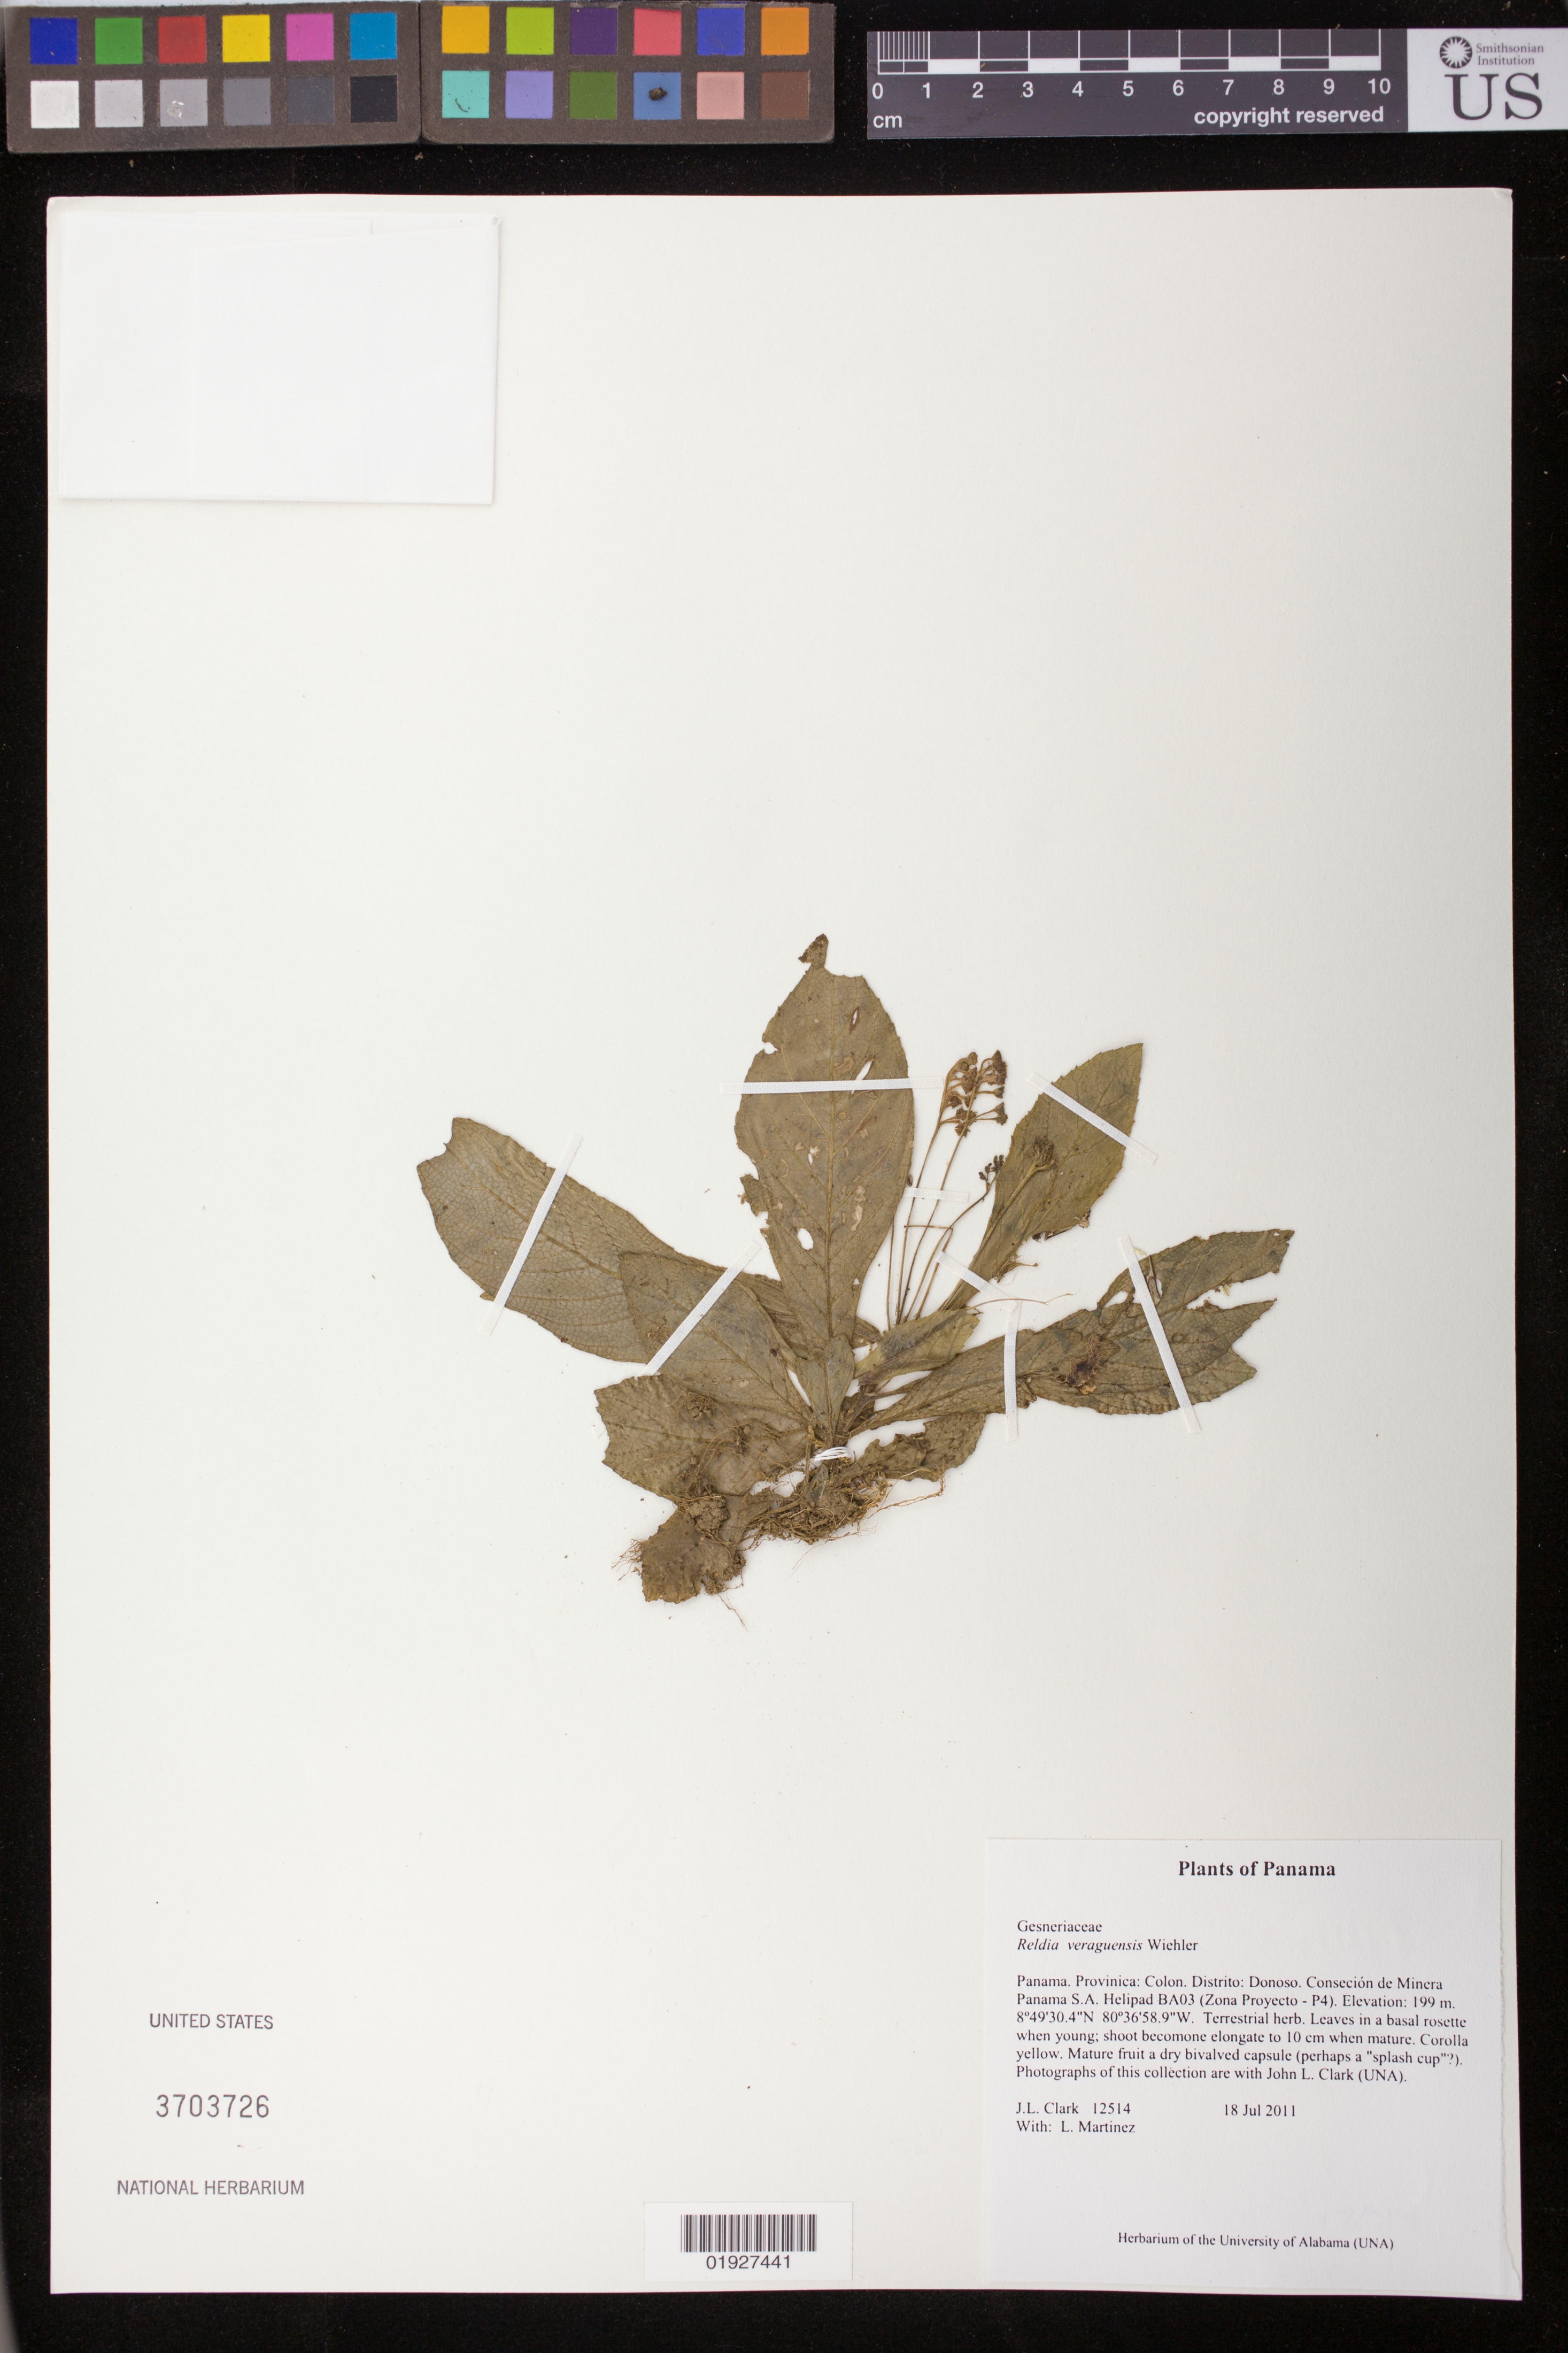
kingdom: Plantae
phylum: Tracheophyta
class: Magnoliopsida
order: Lamiales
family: Gesneriaceae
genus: Reldia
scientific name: Reldia veraguensis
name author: Wiehler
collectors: J. L. Clark & L. Martinez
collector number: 12514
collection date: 2011-07-18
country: Panama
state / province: Colón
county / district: Donoso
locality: Conseción de Minera Panama S.A. Helipad BA03 (Zona Proyecto - P4)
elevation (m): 199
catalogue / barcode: US 3703726